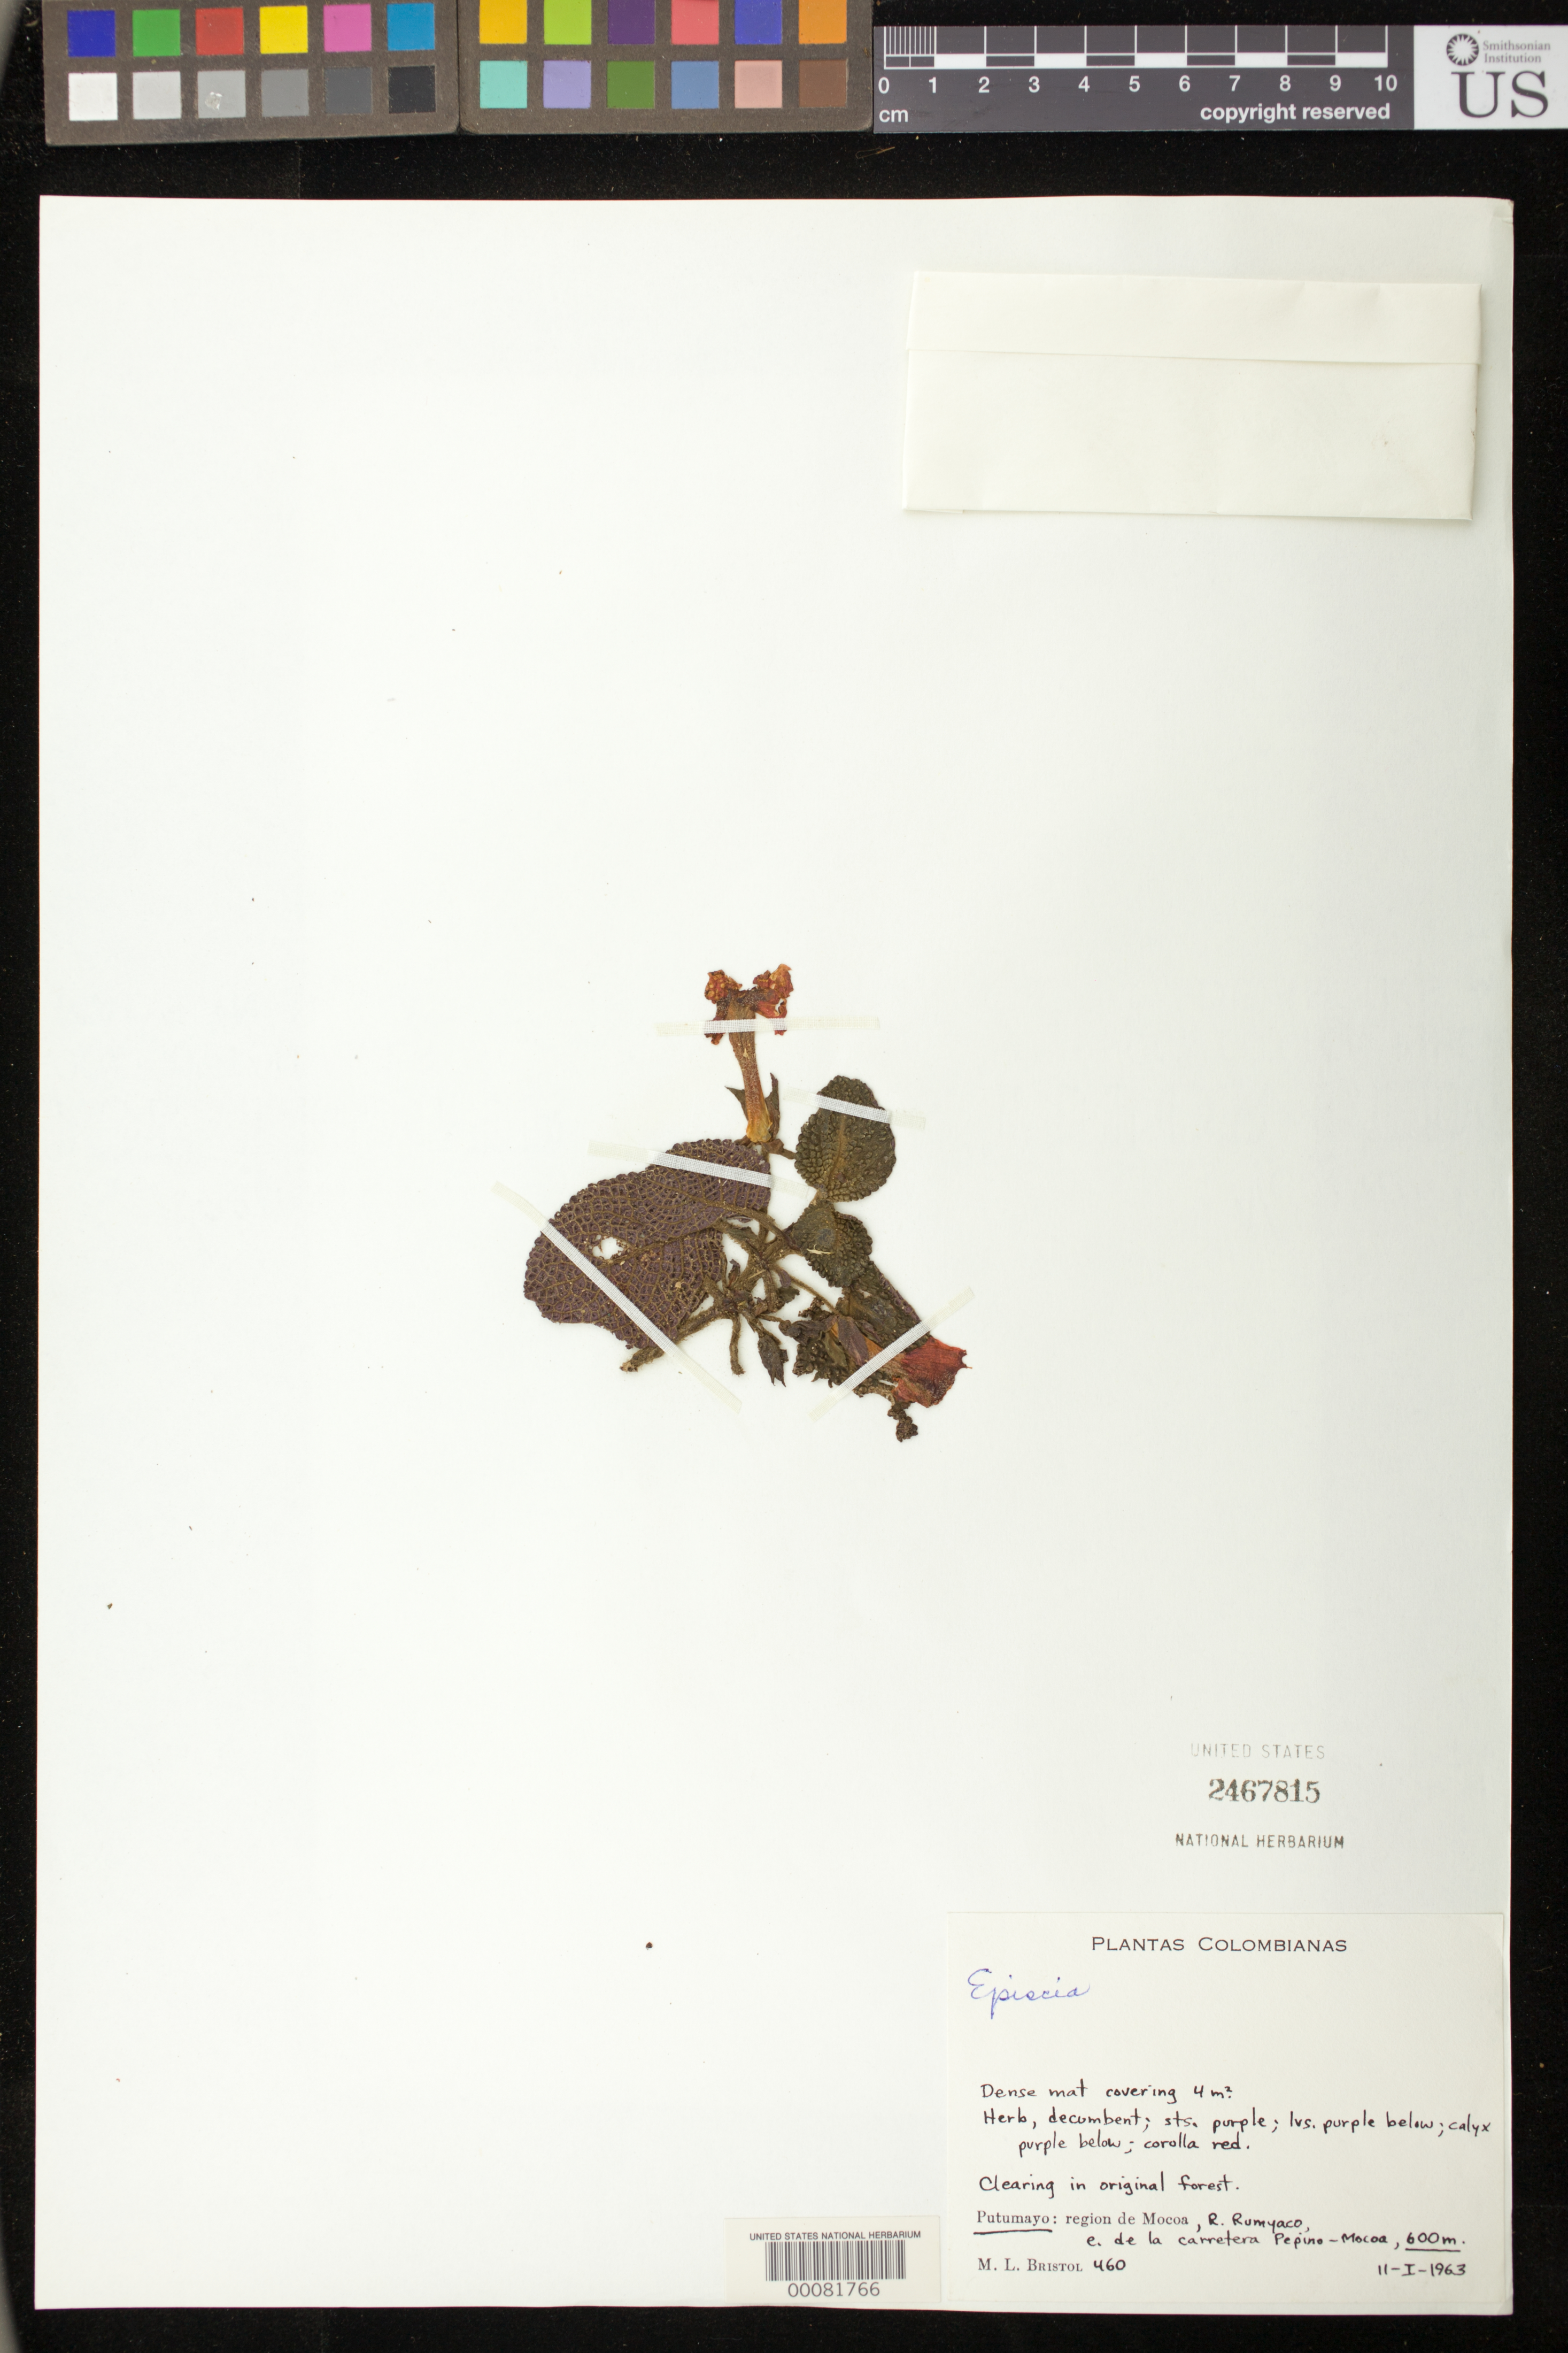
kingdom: Plantae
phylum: Tracheophyta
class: Magnoliopsida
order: Lamiales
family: Gesneriaceae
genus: Episcia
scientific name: Episcia sp.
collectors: M. L. Bristol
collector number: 460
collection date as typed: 11 Jan 1963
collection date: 1963-01-11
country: Colombia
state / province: Putumayo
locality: Region de Mocoa, R Rumyaco, E of carretera Pepino-Mocoa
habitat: Clearing in original forest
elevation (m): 600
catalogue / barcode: US 2467815